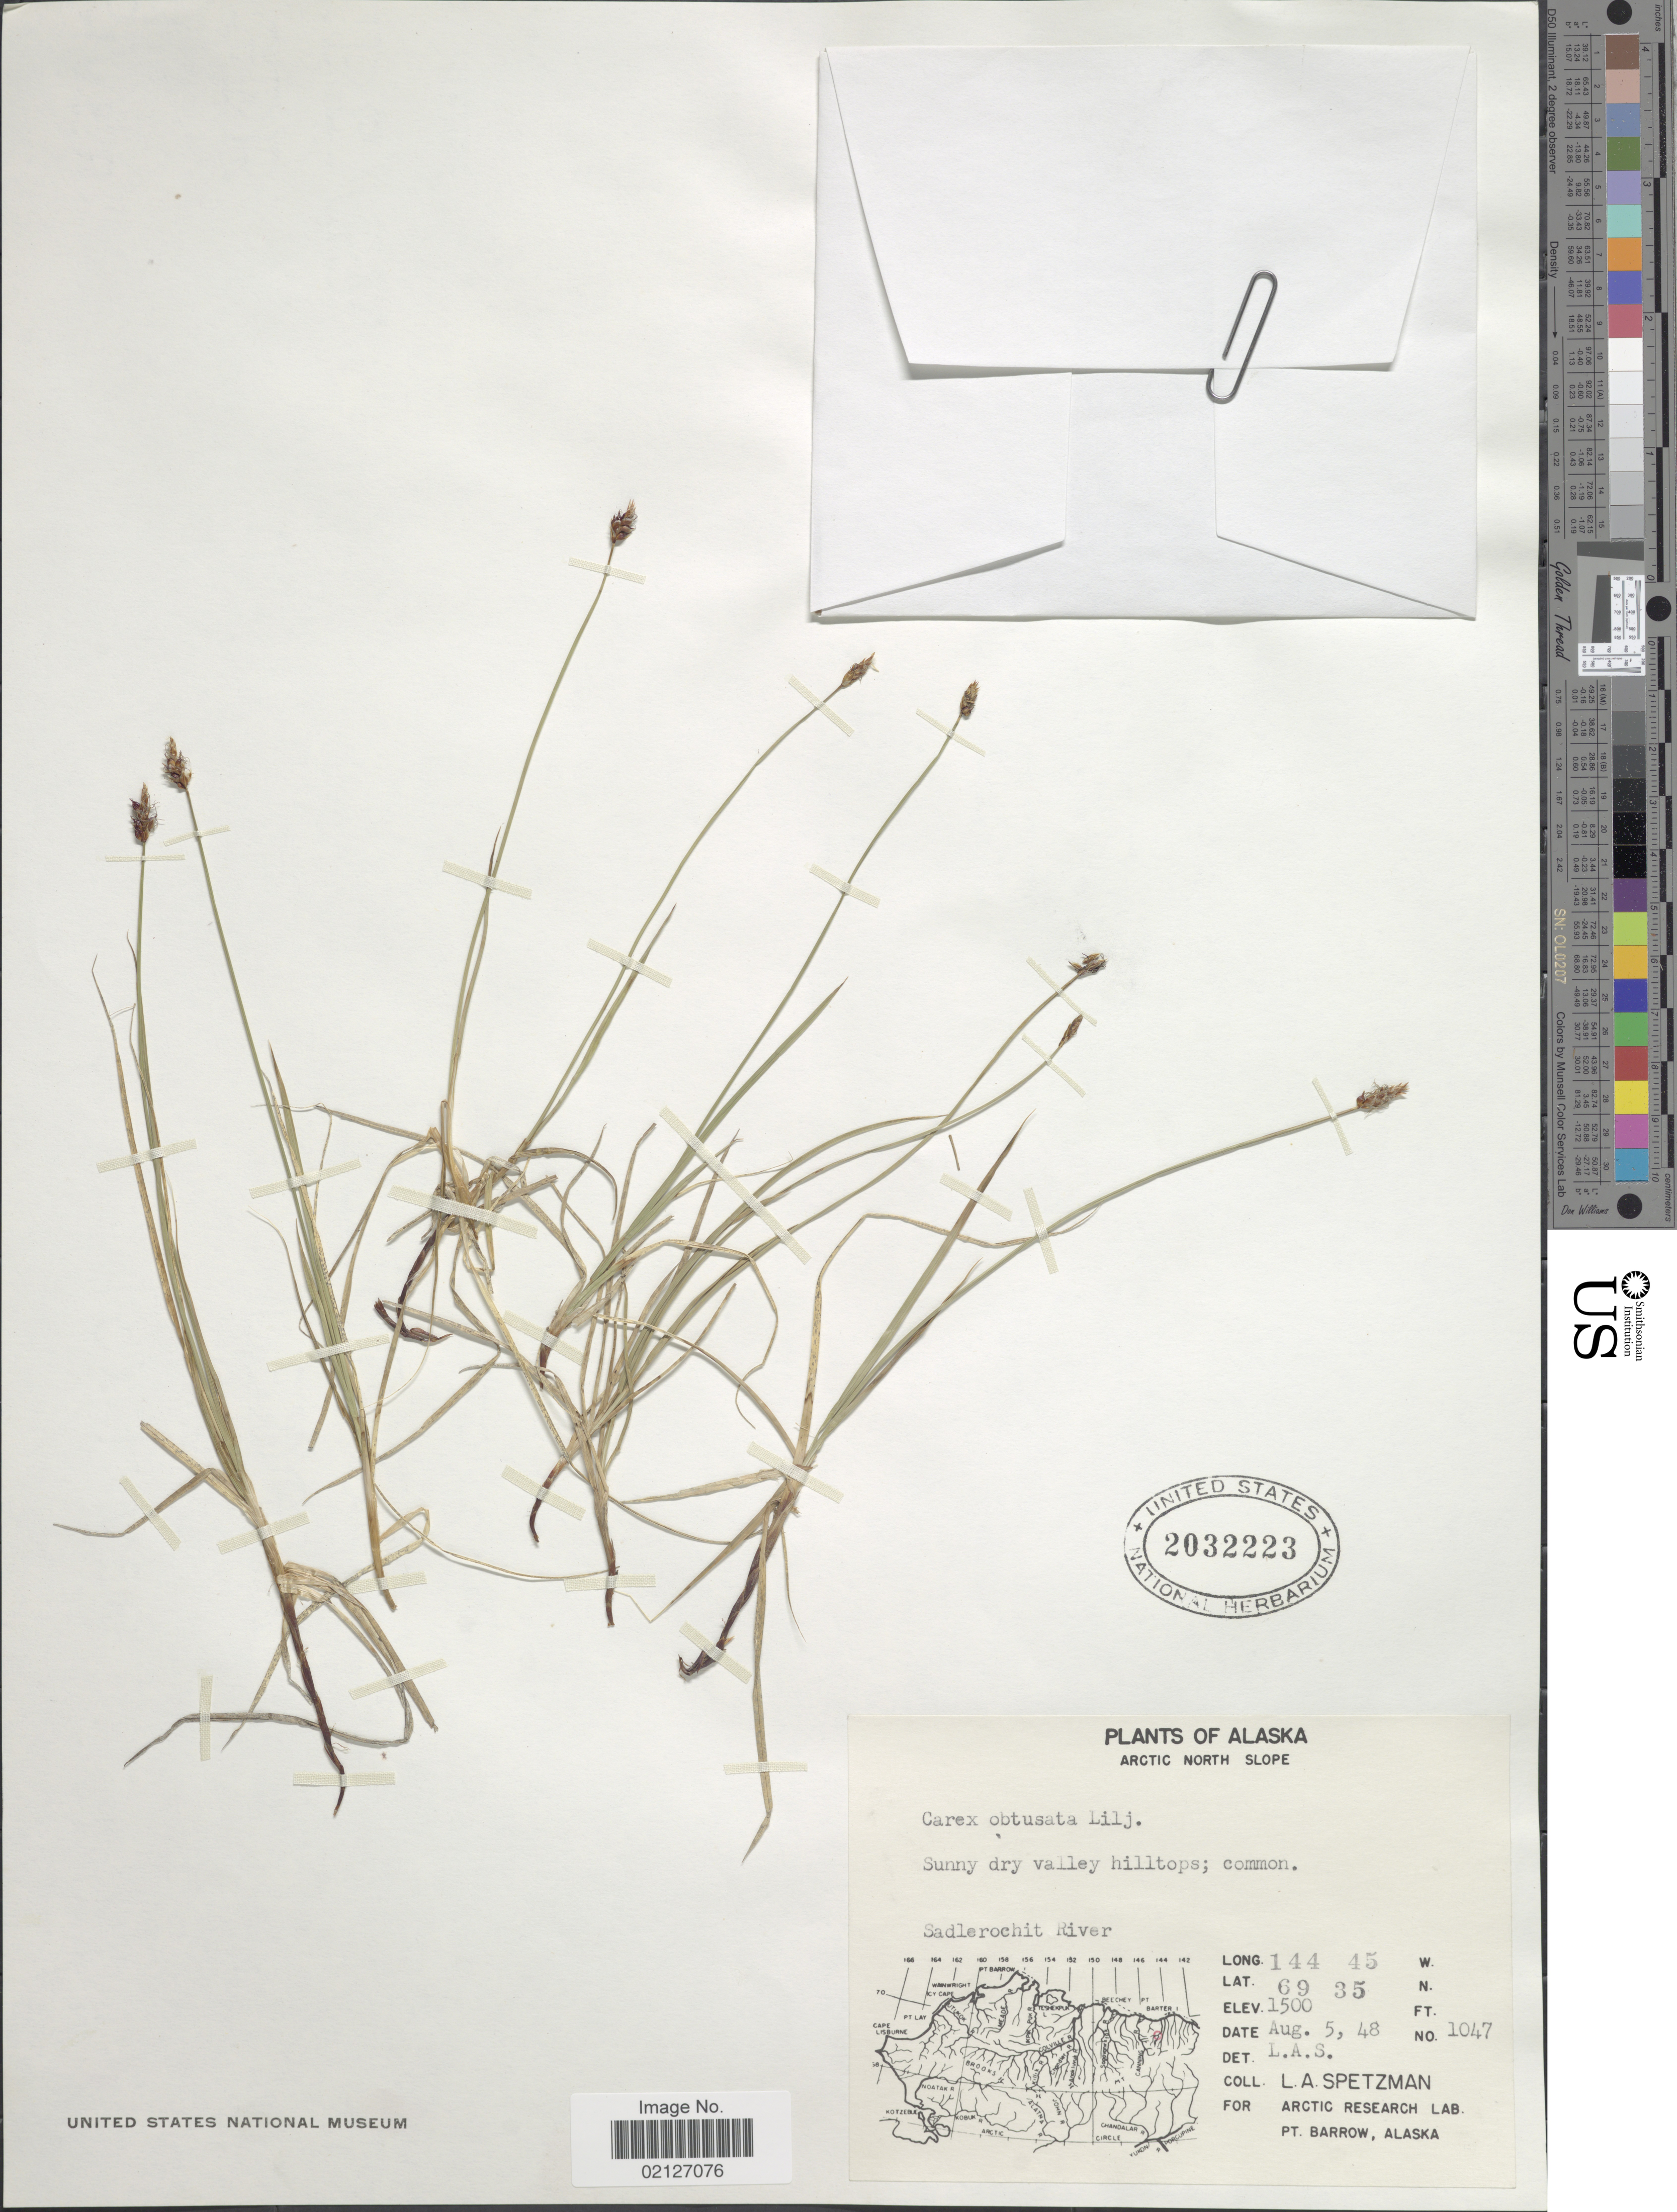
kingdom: Plantae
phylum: Tracheophyta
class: Liliopsida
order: Poales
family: Cyperaceae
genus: Carex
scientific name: Carex obtusata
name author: Lilj.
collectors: L. Spetzman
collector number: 1047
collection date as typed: Transcribed d/m/y: 5/8/48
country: United States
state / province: Alaska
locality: Sunny dry valley hilltops, Sadlerochit River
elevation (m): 457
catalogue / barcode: US 2032223